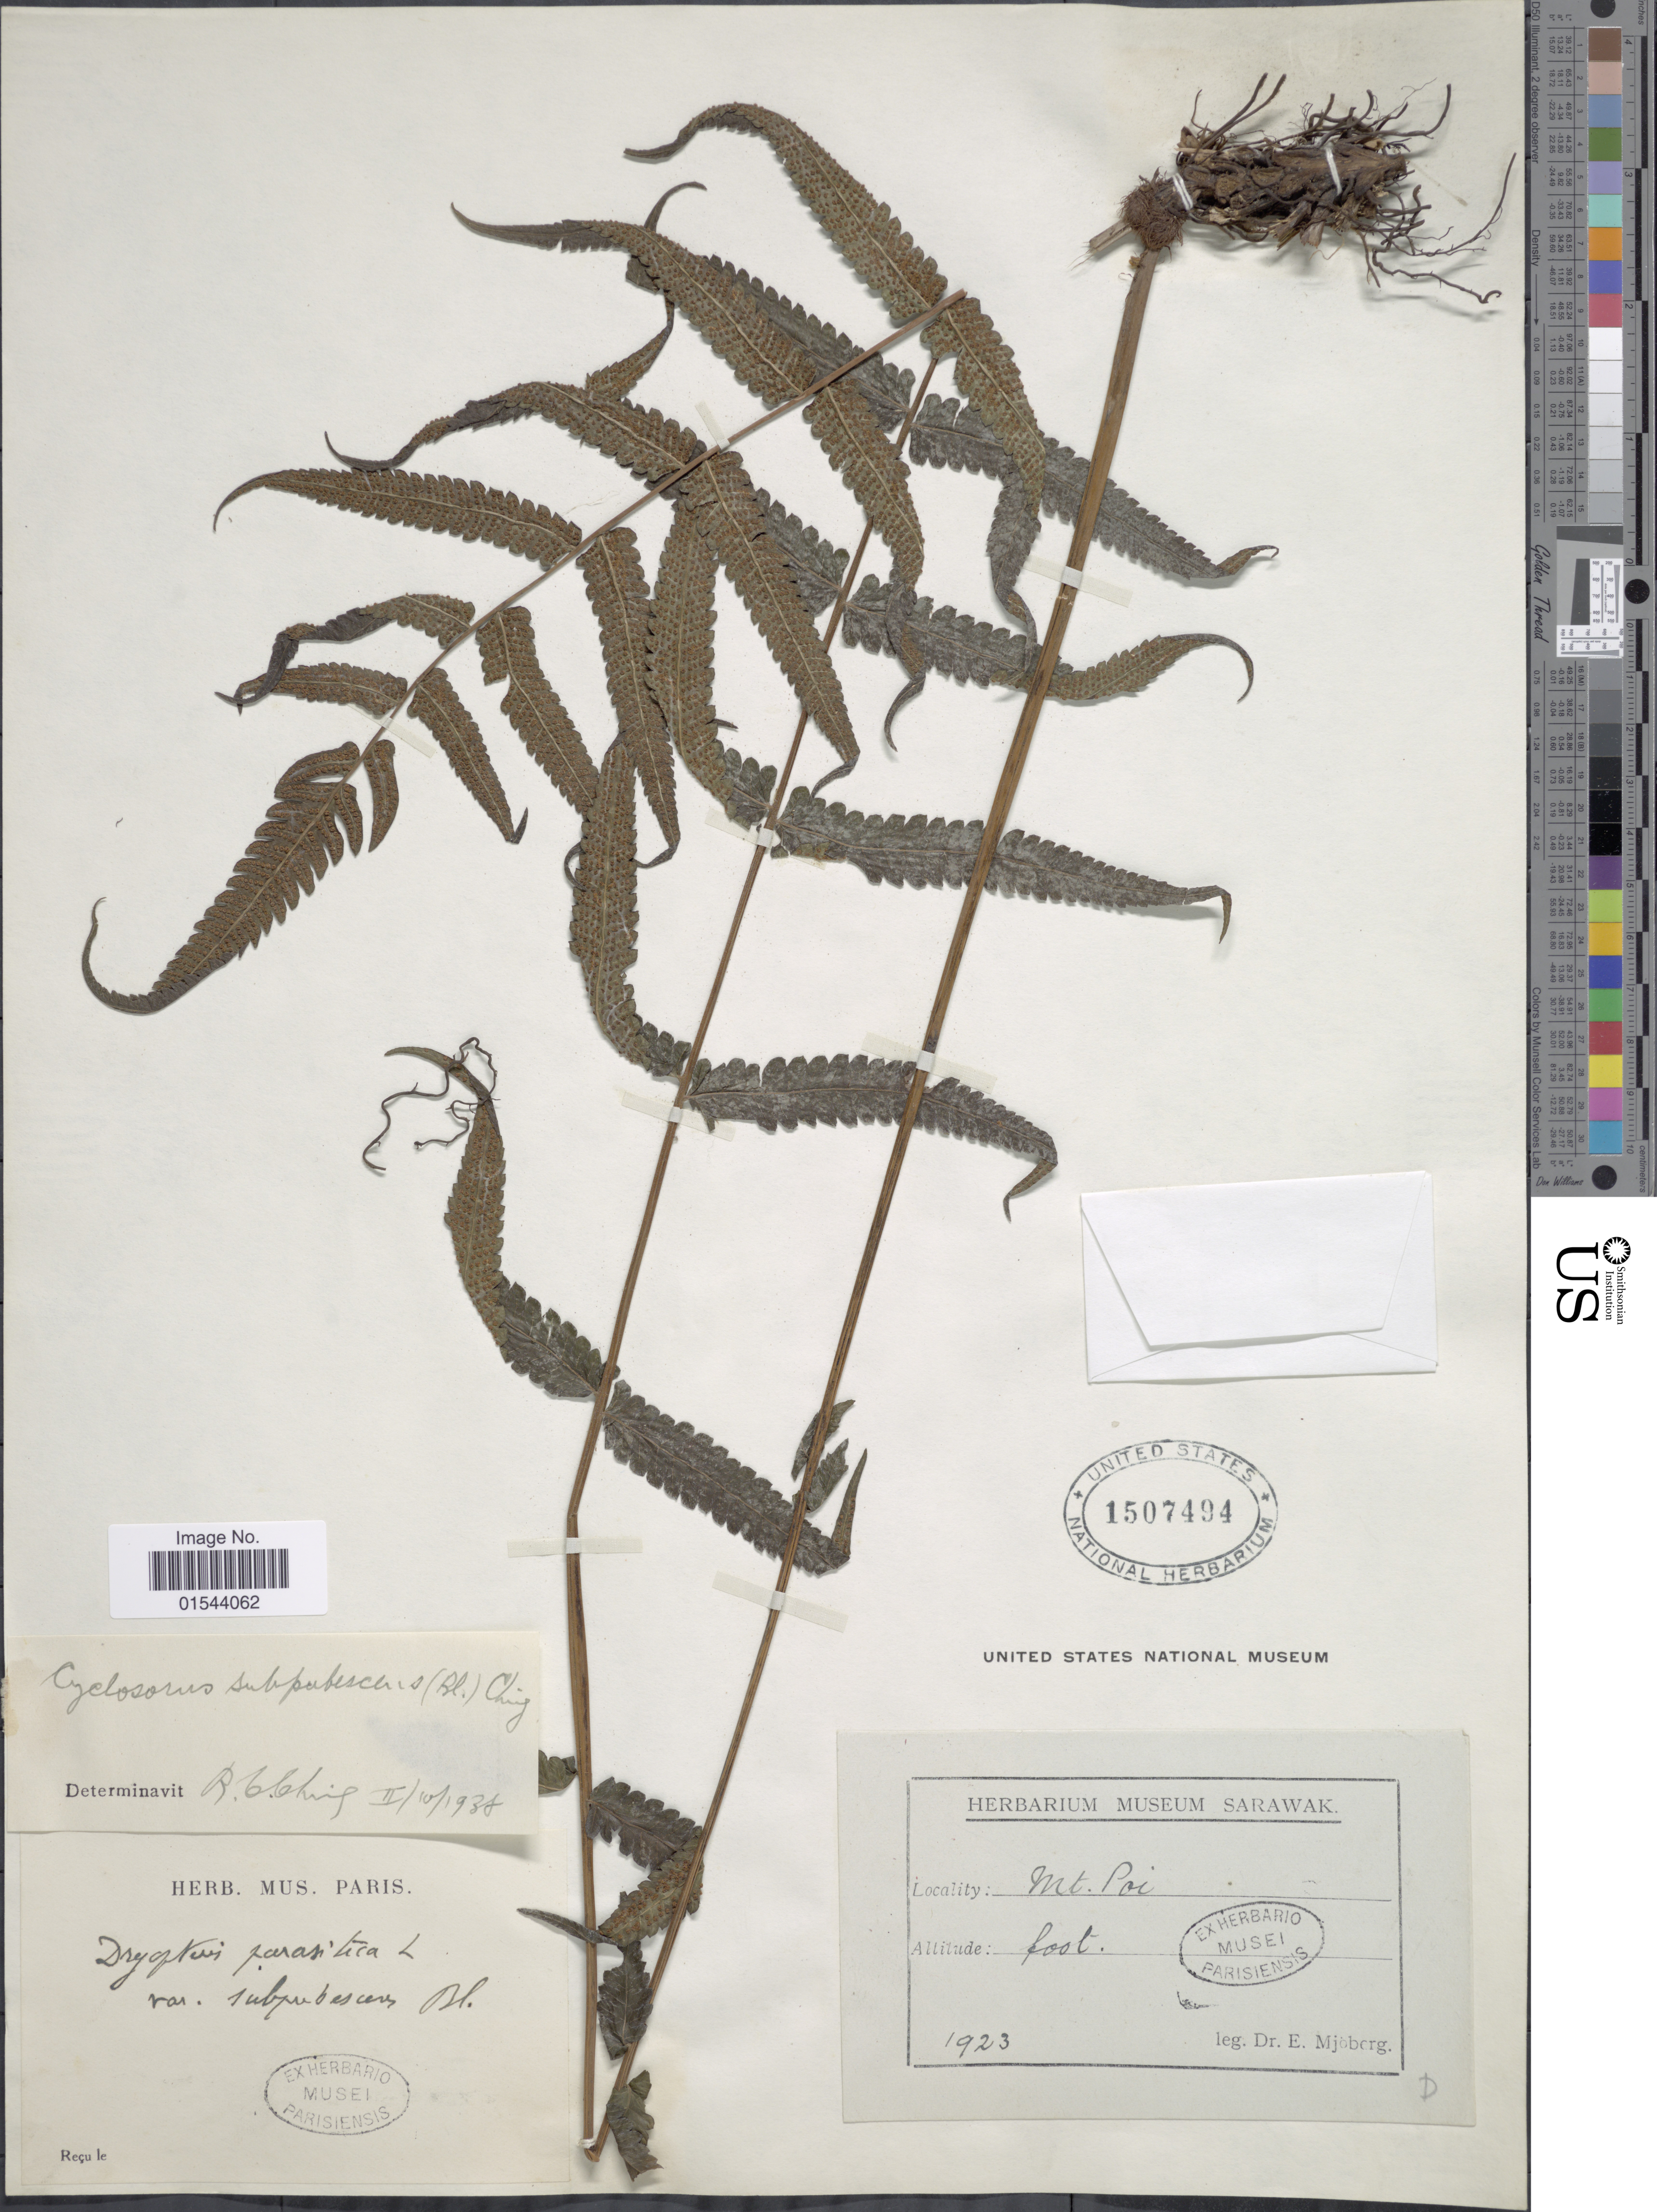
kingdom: Plantae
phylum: Tracheophyta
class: Polypodiopsida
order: Polypodiales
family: Thelypteridaceae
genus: Christella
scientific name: Christella subpubescens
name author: (Blume) Holttum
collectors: E. Mjoberg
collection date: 1932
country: Indonesia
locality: Mt Poi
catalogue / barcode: US 1507494